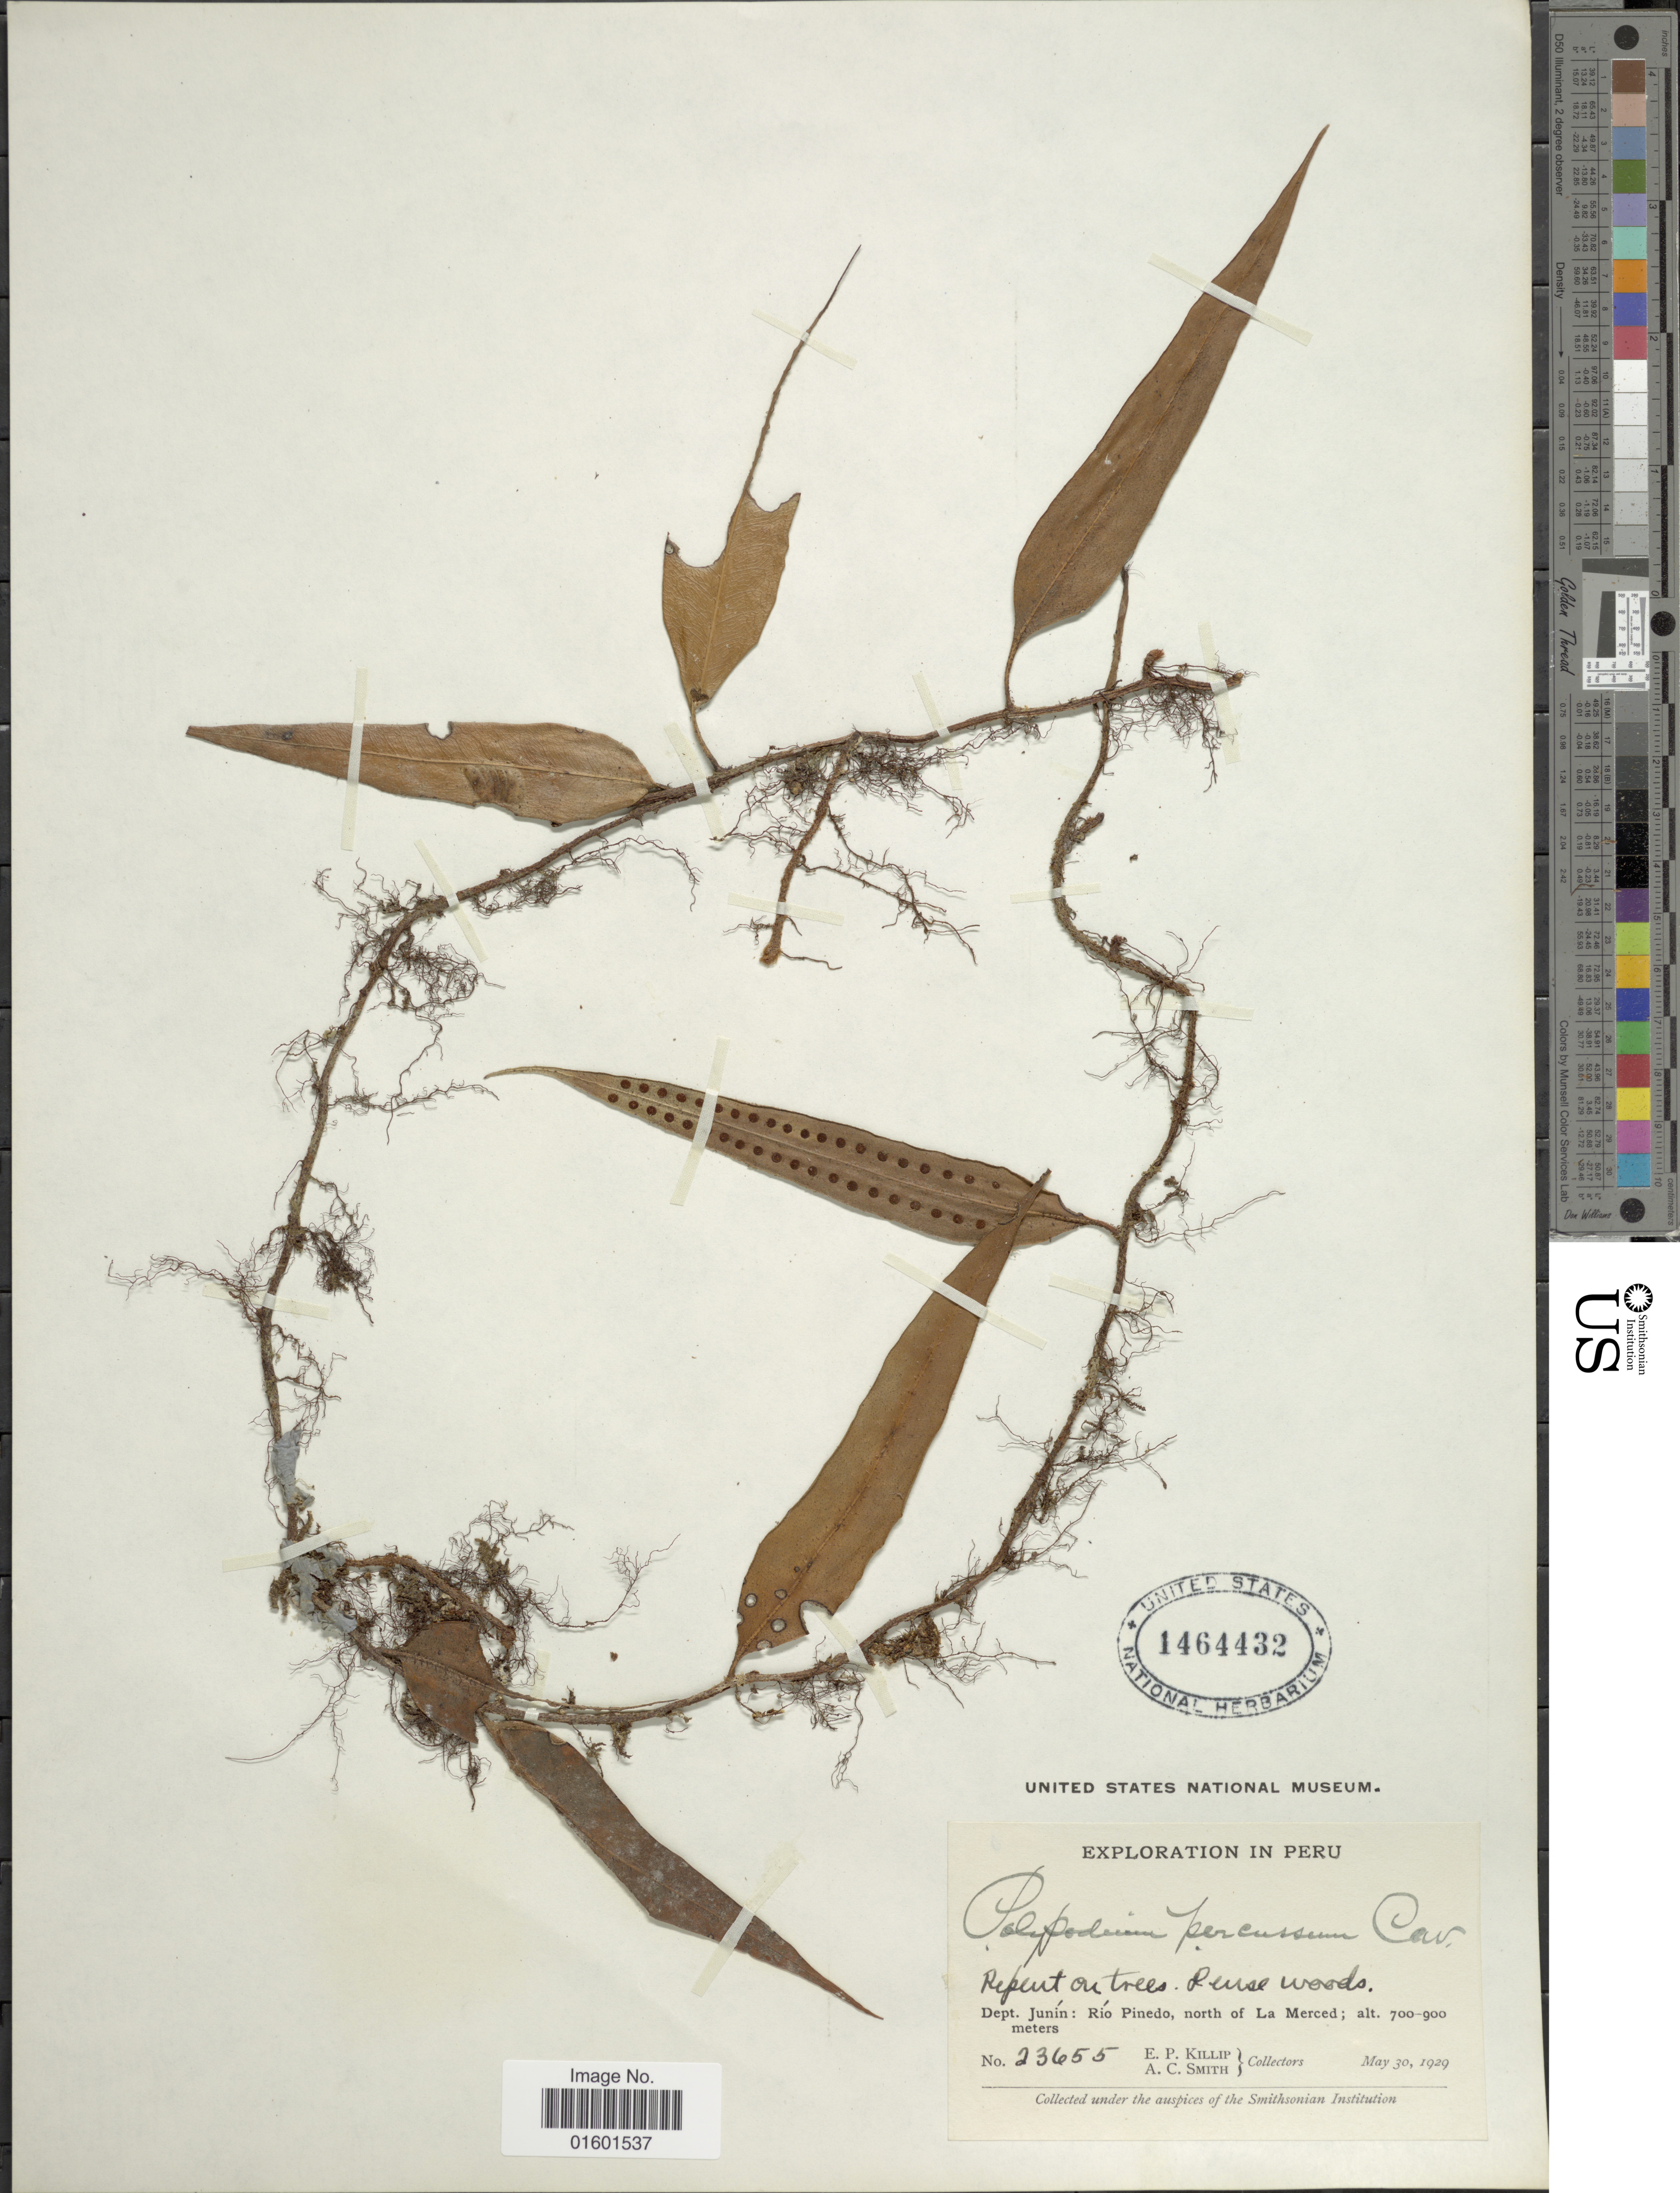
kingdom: Plantae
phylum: Tracheophyta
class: Polypodiopsida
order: Polypodiales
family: Polypodiaceae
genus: Microgramma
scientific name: Microgramma percussa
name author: (Cav.) de la Sota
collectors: E. P. Killip & A. C. Smith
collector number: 23655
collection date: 1929-05-30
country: Peru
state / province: Junín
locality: Rio Pinedo, north of La Mereced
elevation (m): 700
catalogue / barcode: US 1464432